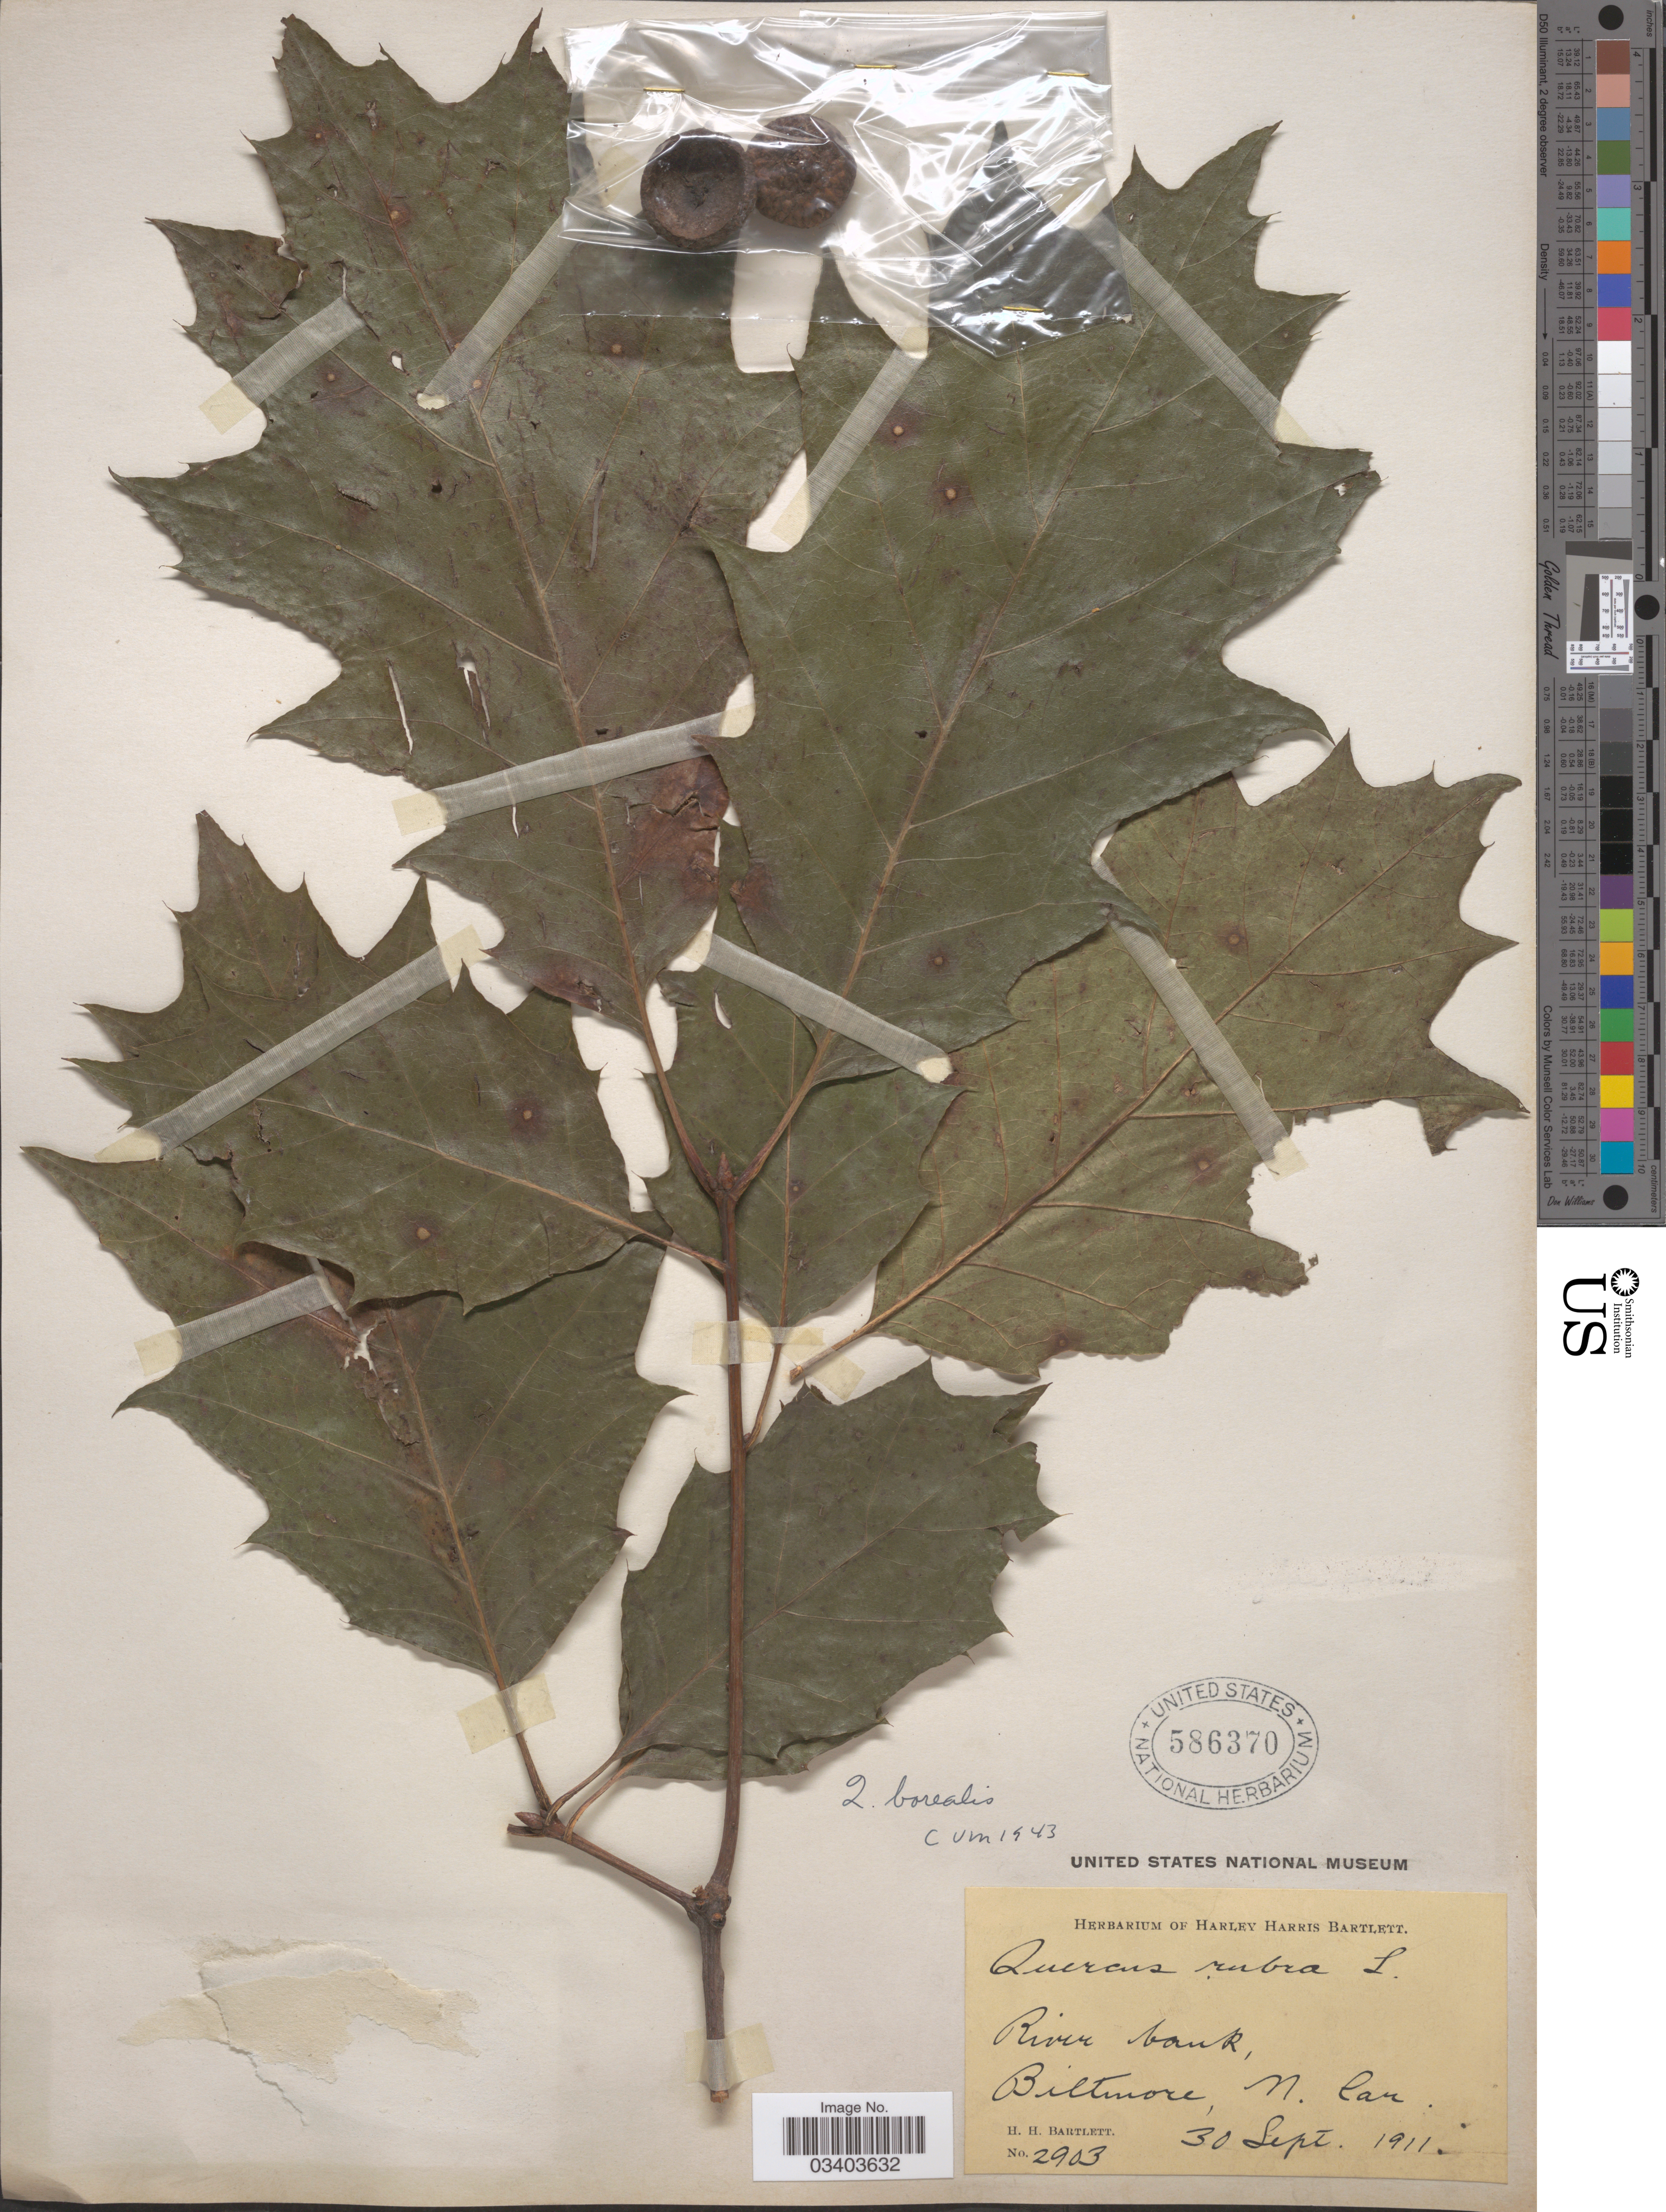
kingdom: Plantae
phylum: Tracheophyta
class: Magnoliopsida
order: Fagales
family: Fagaceae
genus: Quercus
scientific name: Quercus borealis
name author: F. Michx.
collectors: H. H. Bartlett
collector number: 2903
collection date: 1911-09-30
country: United States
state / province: North Carolina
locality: River bank, Biltmore.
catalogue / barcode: US 586370